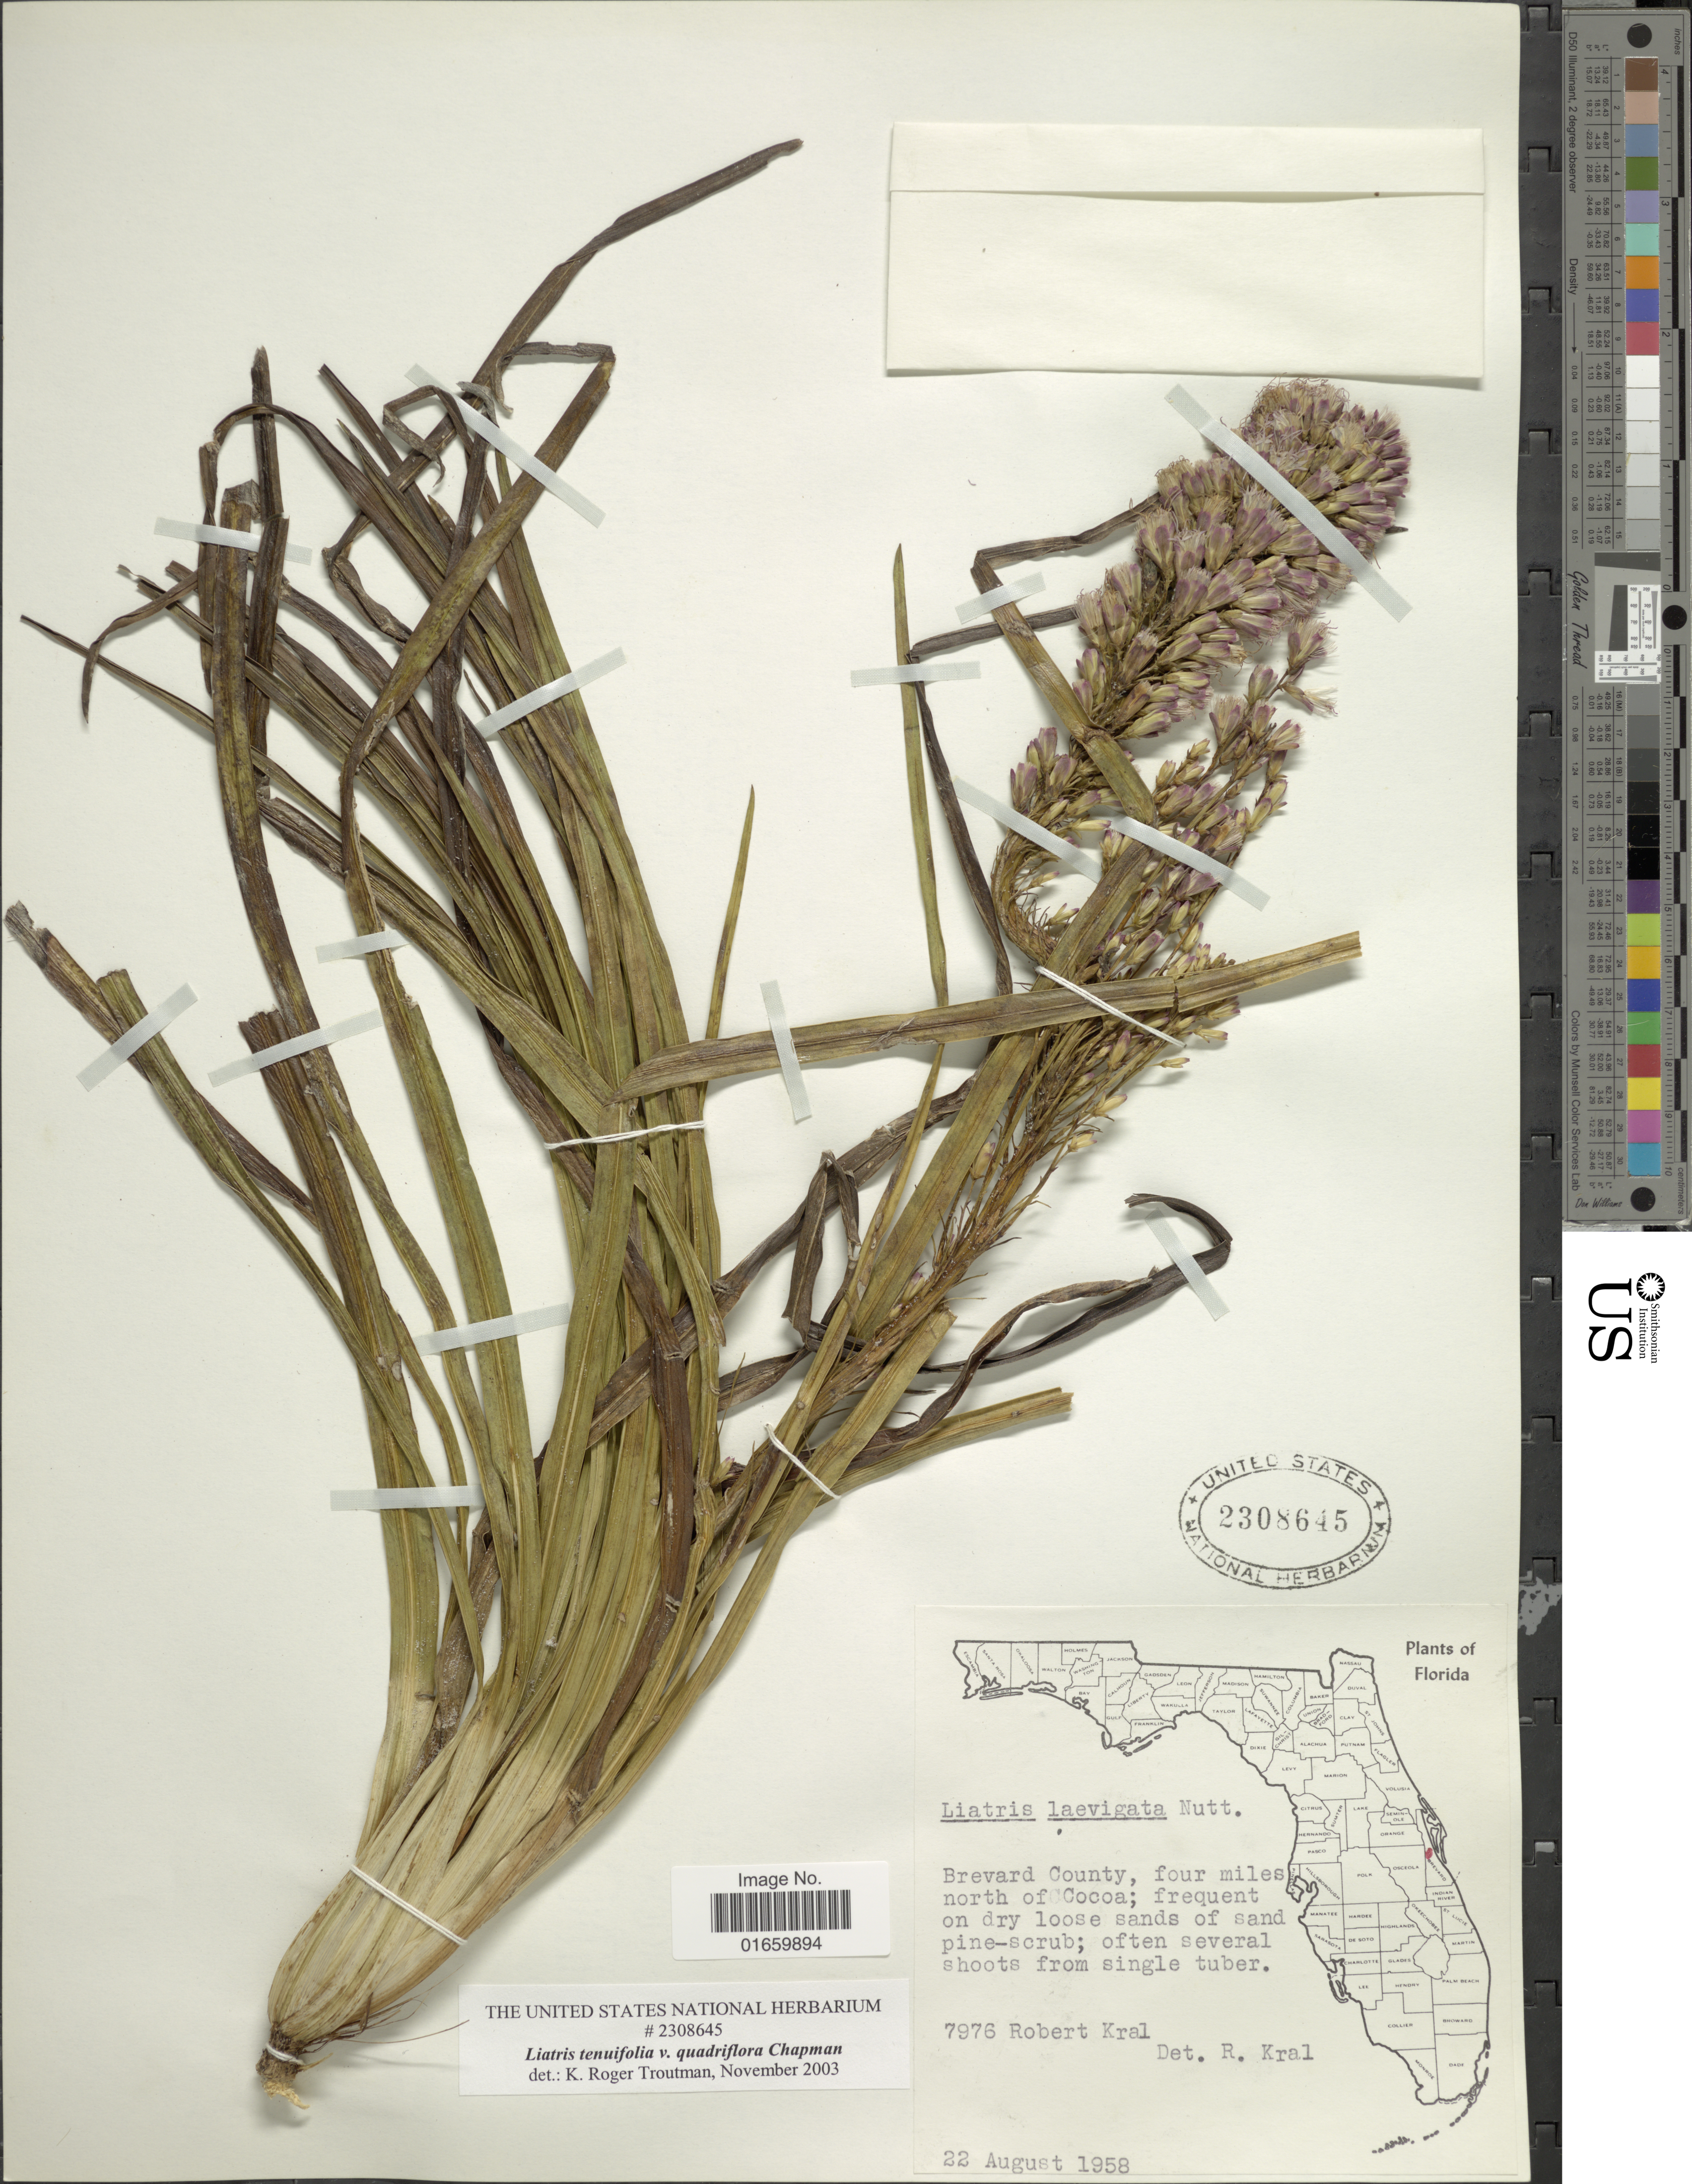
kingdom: Plantae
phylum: Tracheophyta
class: Magnoliopsida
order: Asterales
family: Asteraceae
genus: Liatris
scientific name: Liatris tenuifolia var. quadriflora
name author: Chapm.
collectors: R. Kral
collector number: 7976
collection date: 1958-08-22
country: United States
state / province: Florida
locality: Brevard County, four miles north of Cocoa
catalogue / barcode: US 2308645